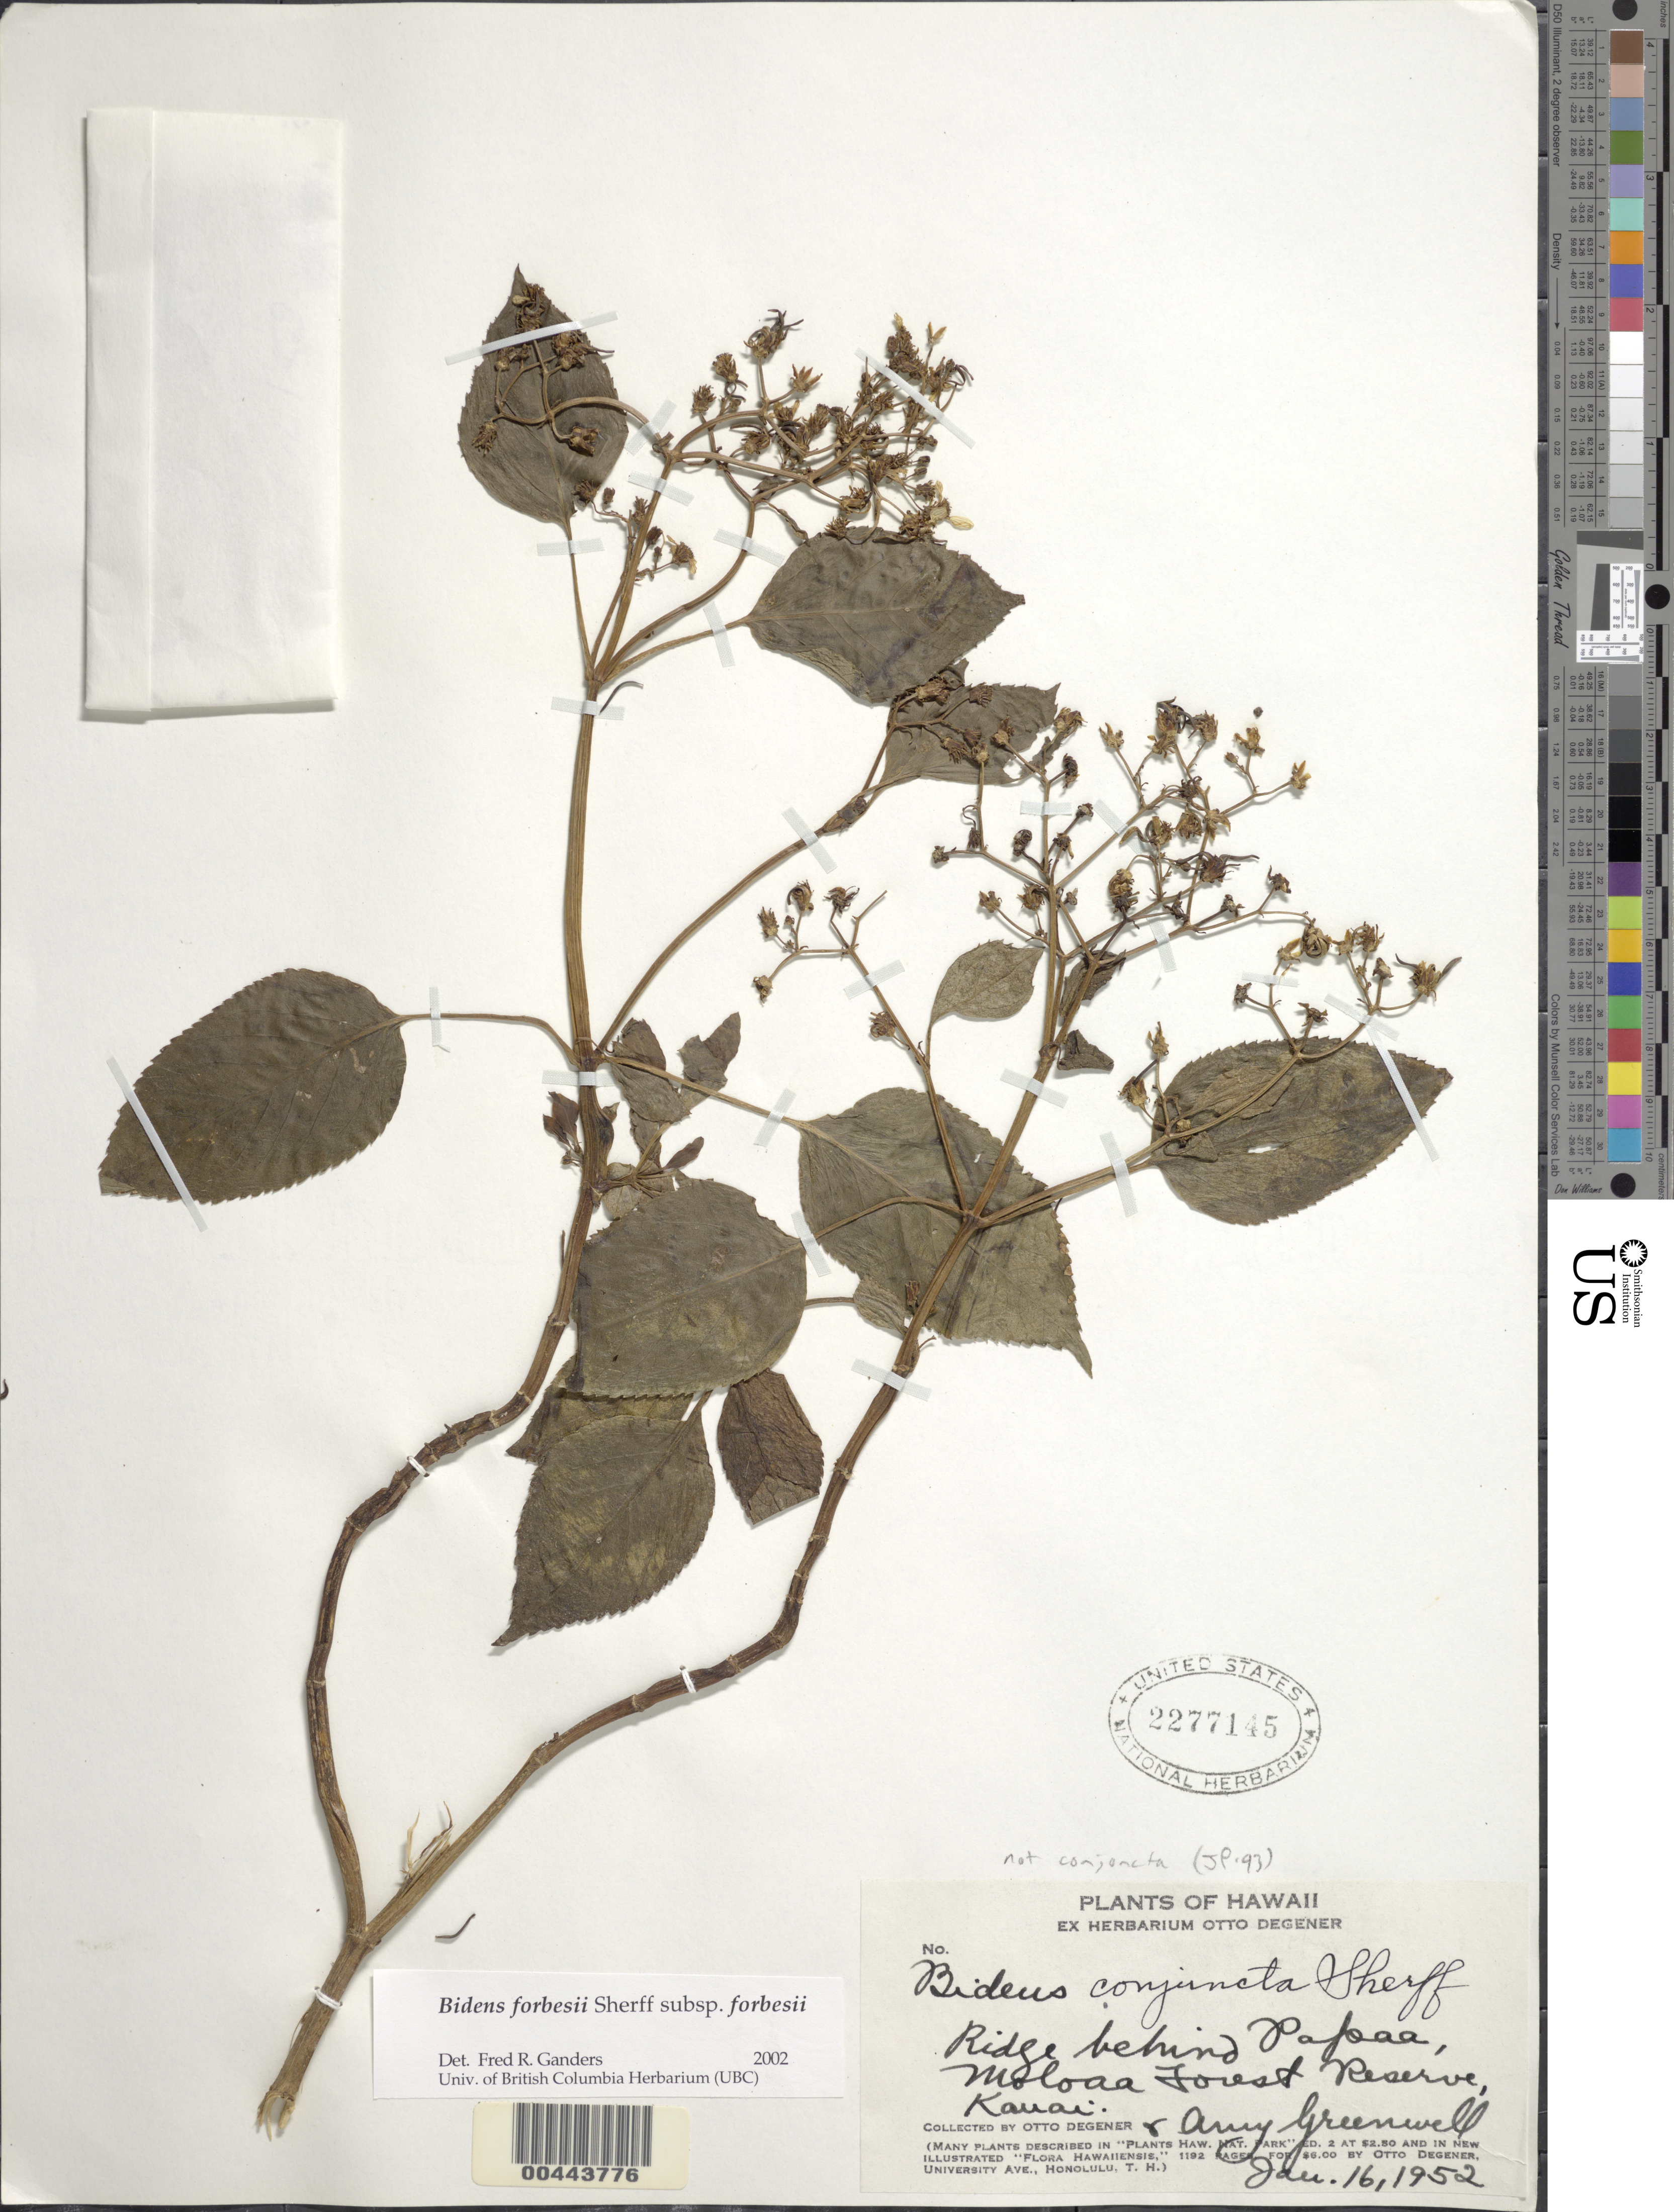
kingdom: Plantae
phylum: Tracheophyta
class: Magnoliopsida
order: Asterales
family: Asteraceae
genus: Bidens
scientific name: Bidens forbesii subsp. forbesii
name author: Sherff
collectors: O. Degener & A. B. Greenwell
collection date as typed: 16 Jan 1952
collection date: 1952-01-16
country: United States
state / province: Hawaii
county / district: Kauai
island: Kaua'i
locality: Ridge behind Papaa, Moloaa Forest Reserve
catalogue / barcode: US 2277145